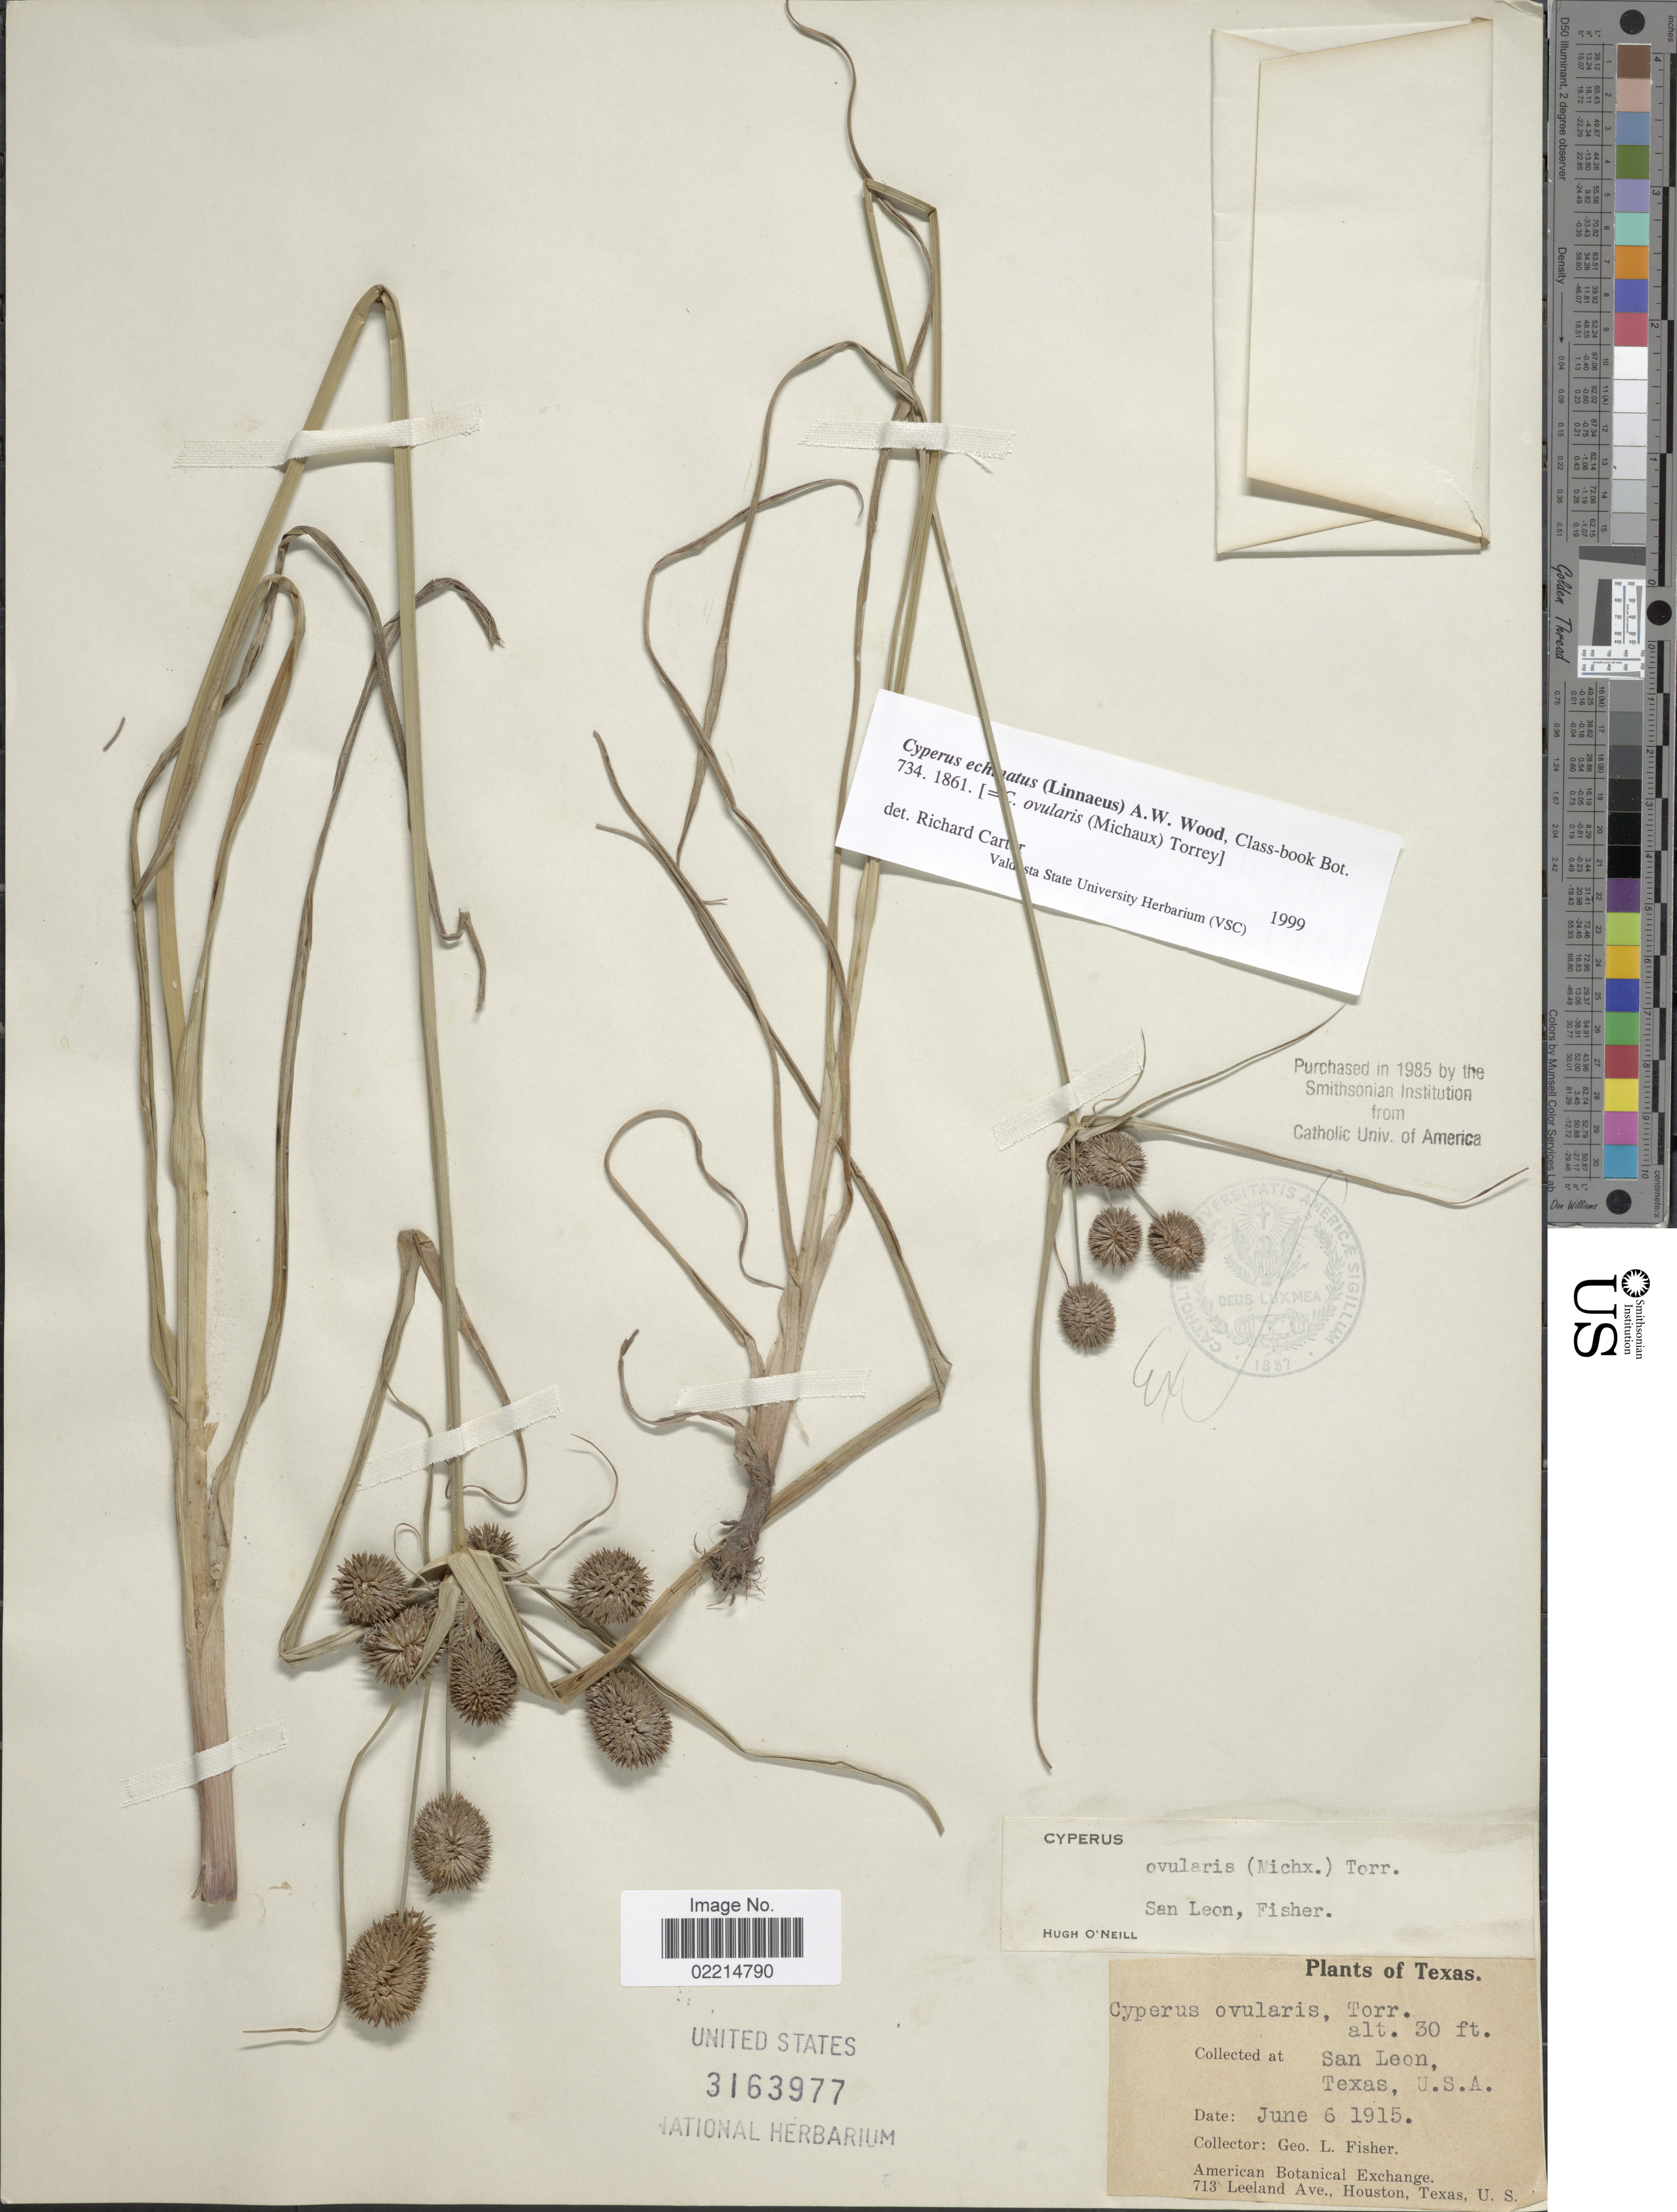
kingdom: Plantae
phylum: Tracheophyta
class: Liliopsida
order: Poales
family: Cyperaceae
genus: Cyperus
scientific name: Cyperus echinatus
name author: (L.) Alph. Wood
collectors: G. L. Fisher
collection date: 1915-06-06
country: United States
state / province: Texas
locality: San Leon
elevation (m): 9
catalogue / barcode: US 3163977